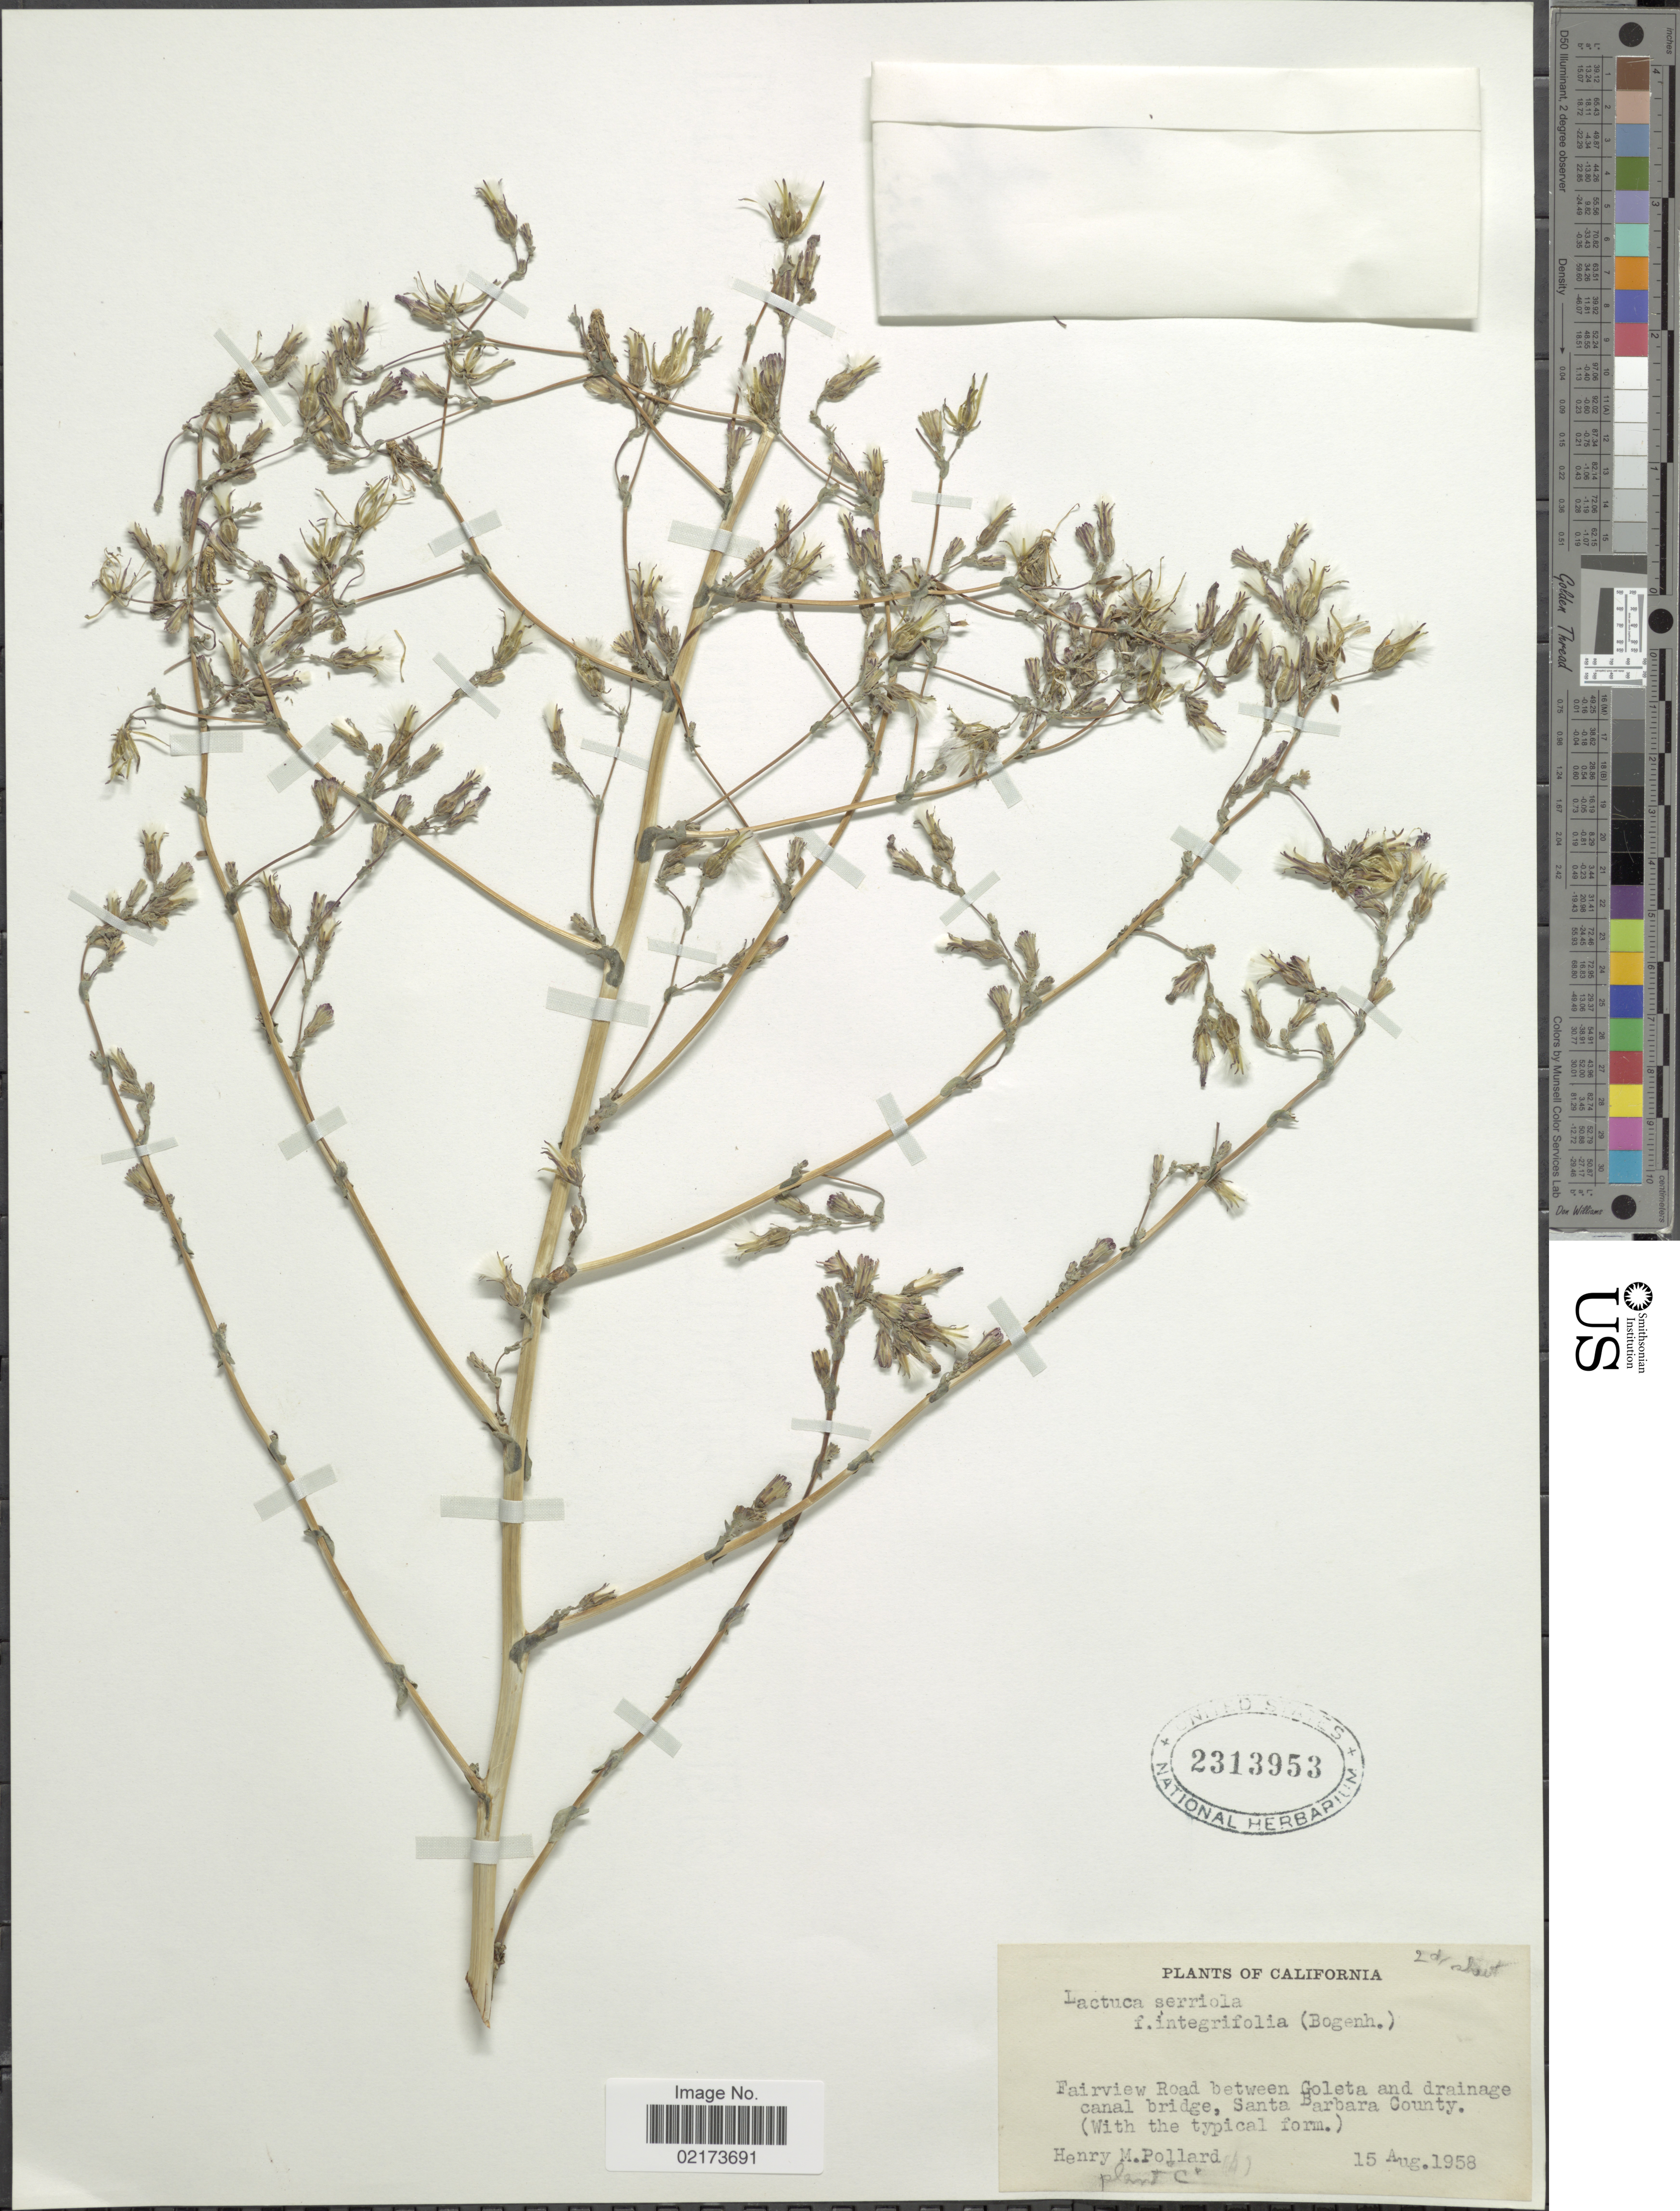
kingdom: Plantae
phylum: Tracheophyta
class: Magnoliopsida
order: Asterales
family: Asteraceae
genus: Lactuca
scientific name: Lactuca serriola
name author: L.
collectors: H. M. Pollard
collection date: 1958-08-15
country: United States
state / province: California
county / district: Santa Barbara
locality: Fairview Road between Goleta and drainage canal bridge, Santa Barbara County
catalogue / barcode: US 2313953